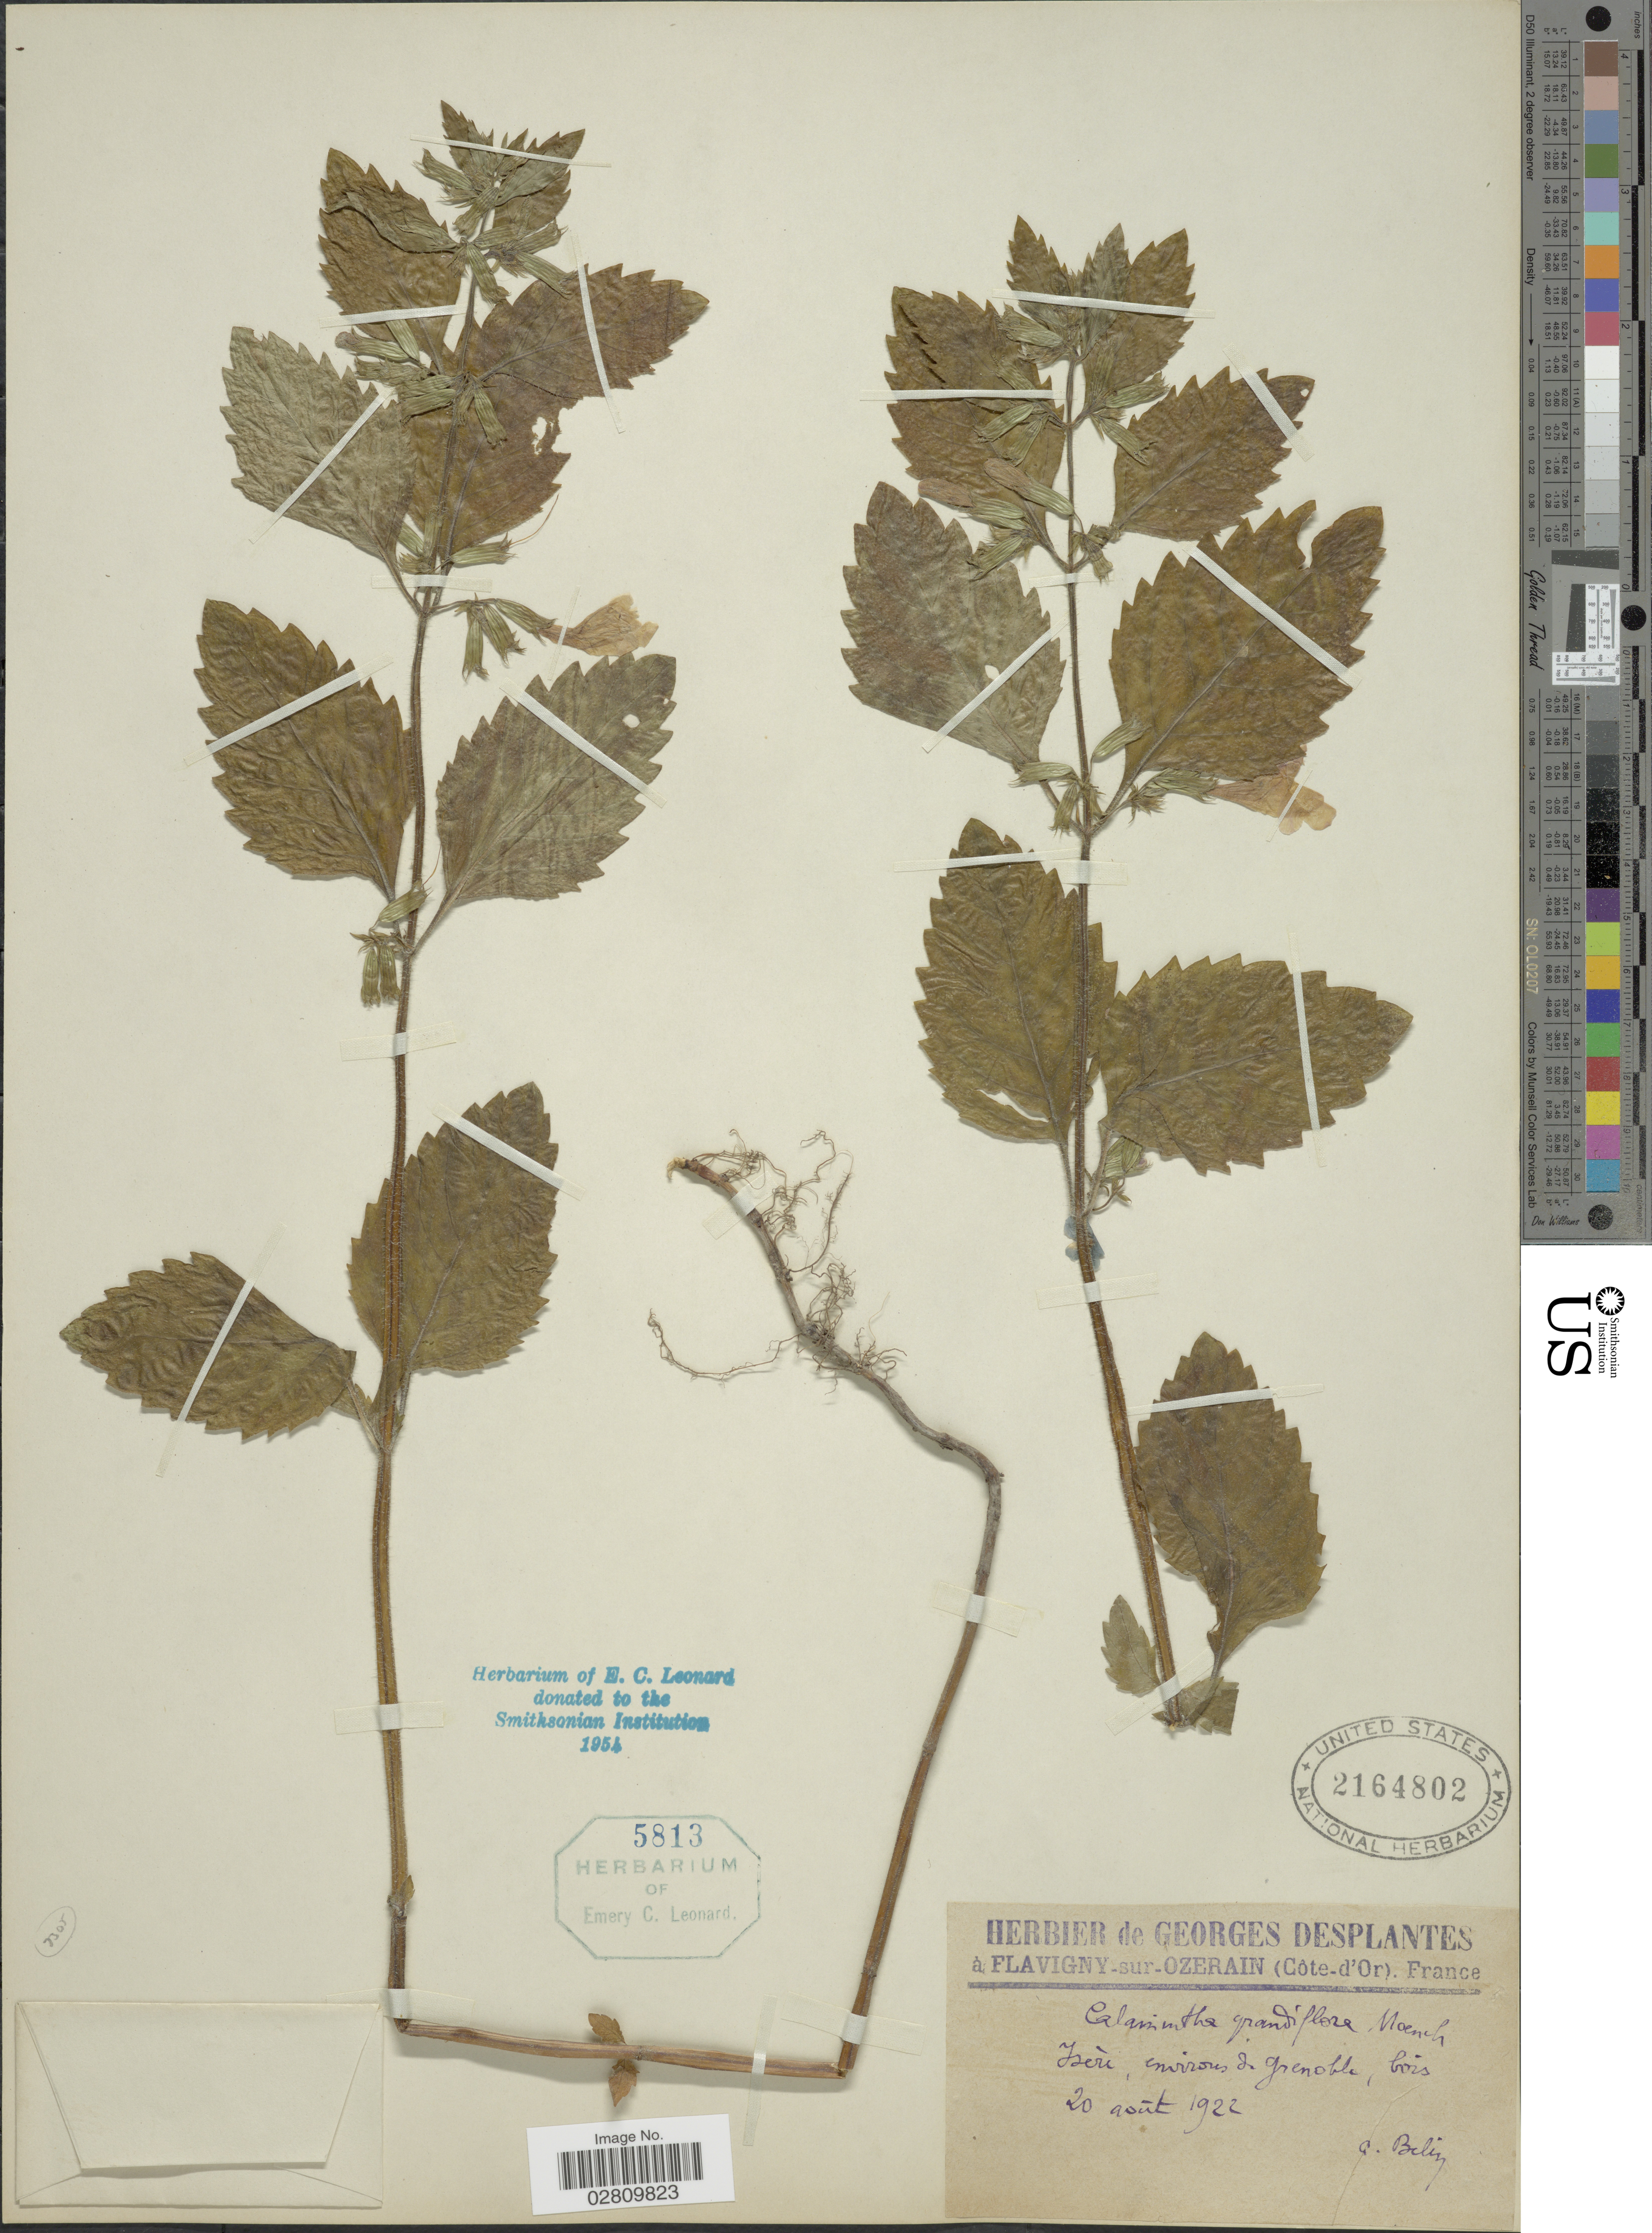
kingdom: Plantae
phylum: Tracheophyta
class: Magnoliopsida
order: Lamiales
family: Lamiaceae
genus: Calamintha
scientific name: Calamintha grandiflora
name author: (L.) Moench.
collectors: Beliz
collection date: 1922-08-20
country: France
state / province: Auvergne-Rhône-Alpes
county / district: Isère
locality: Iserè, environs de Grenoble [interpreted], bois.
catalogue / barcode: US 2164802